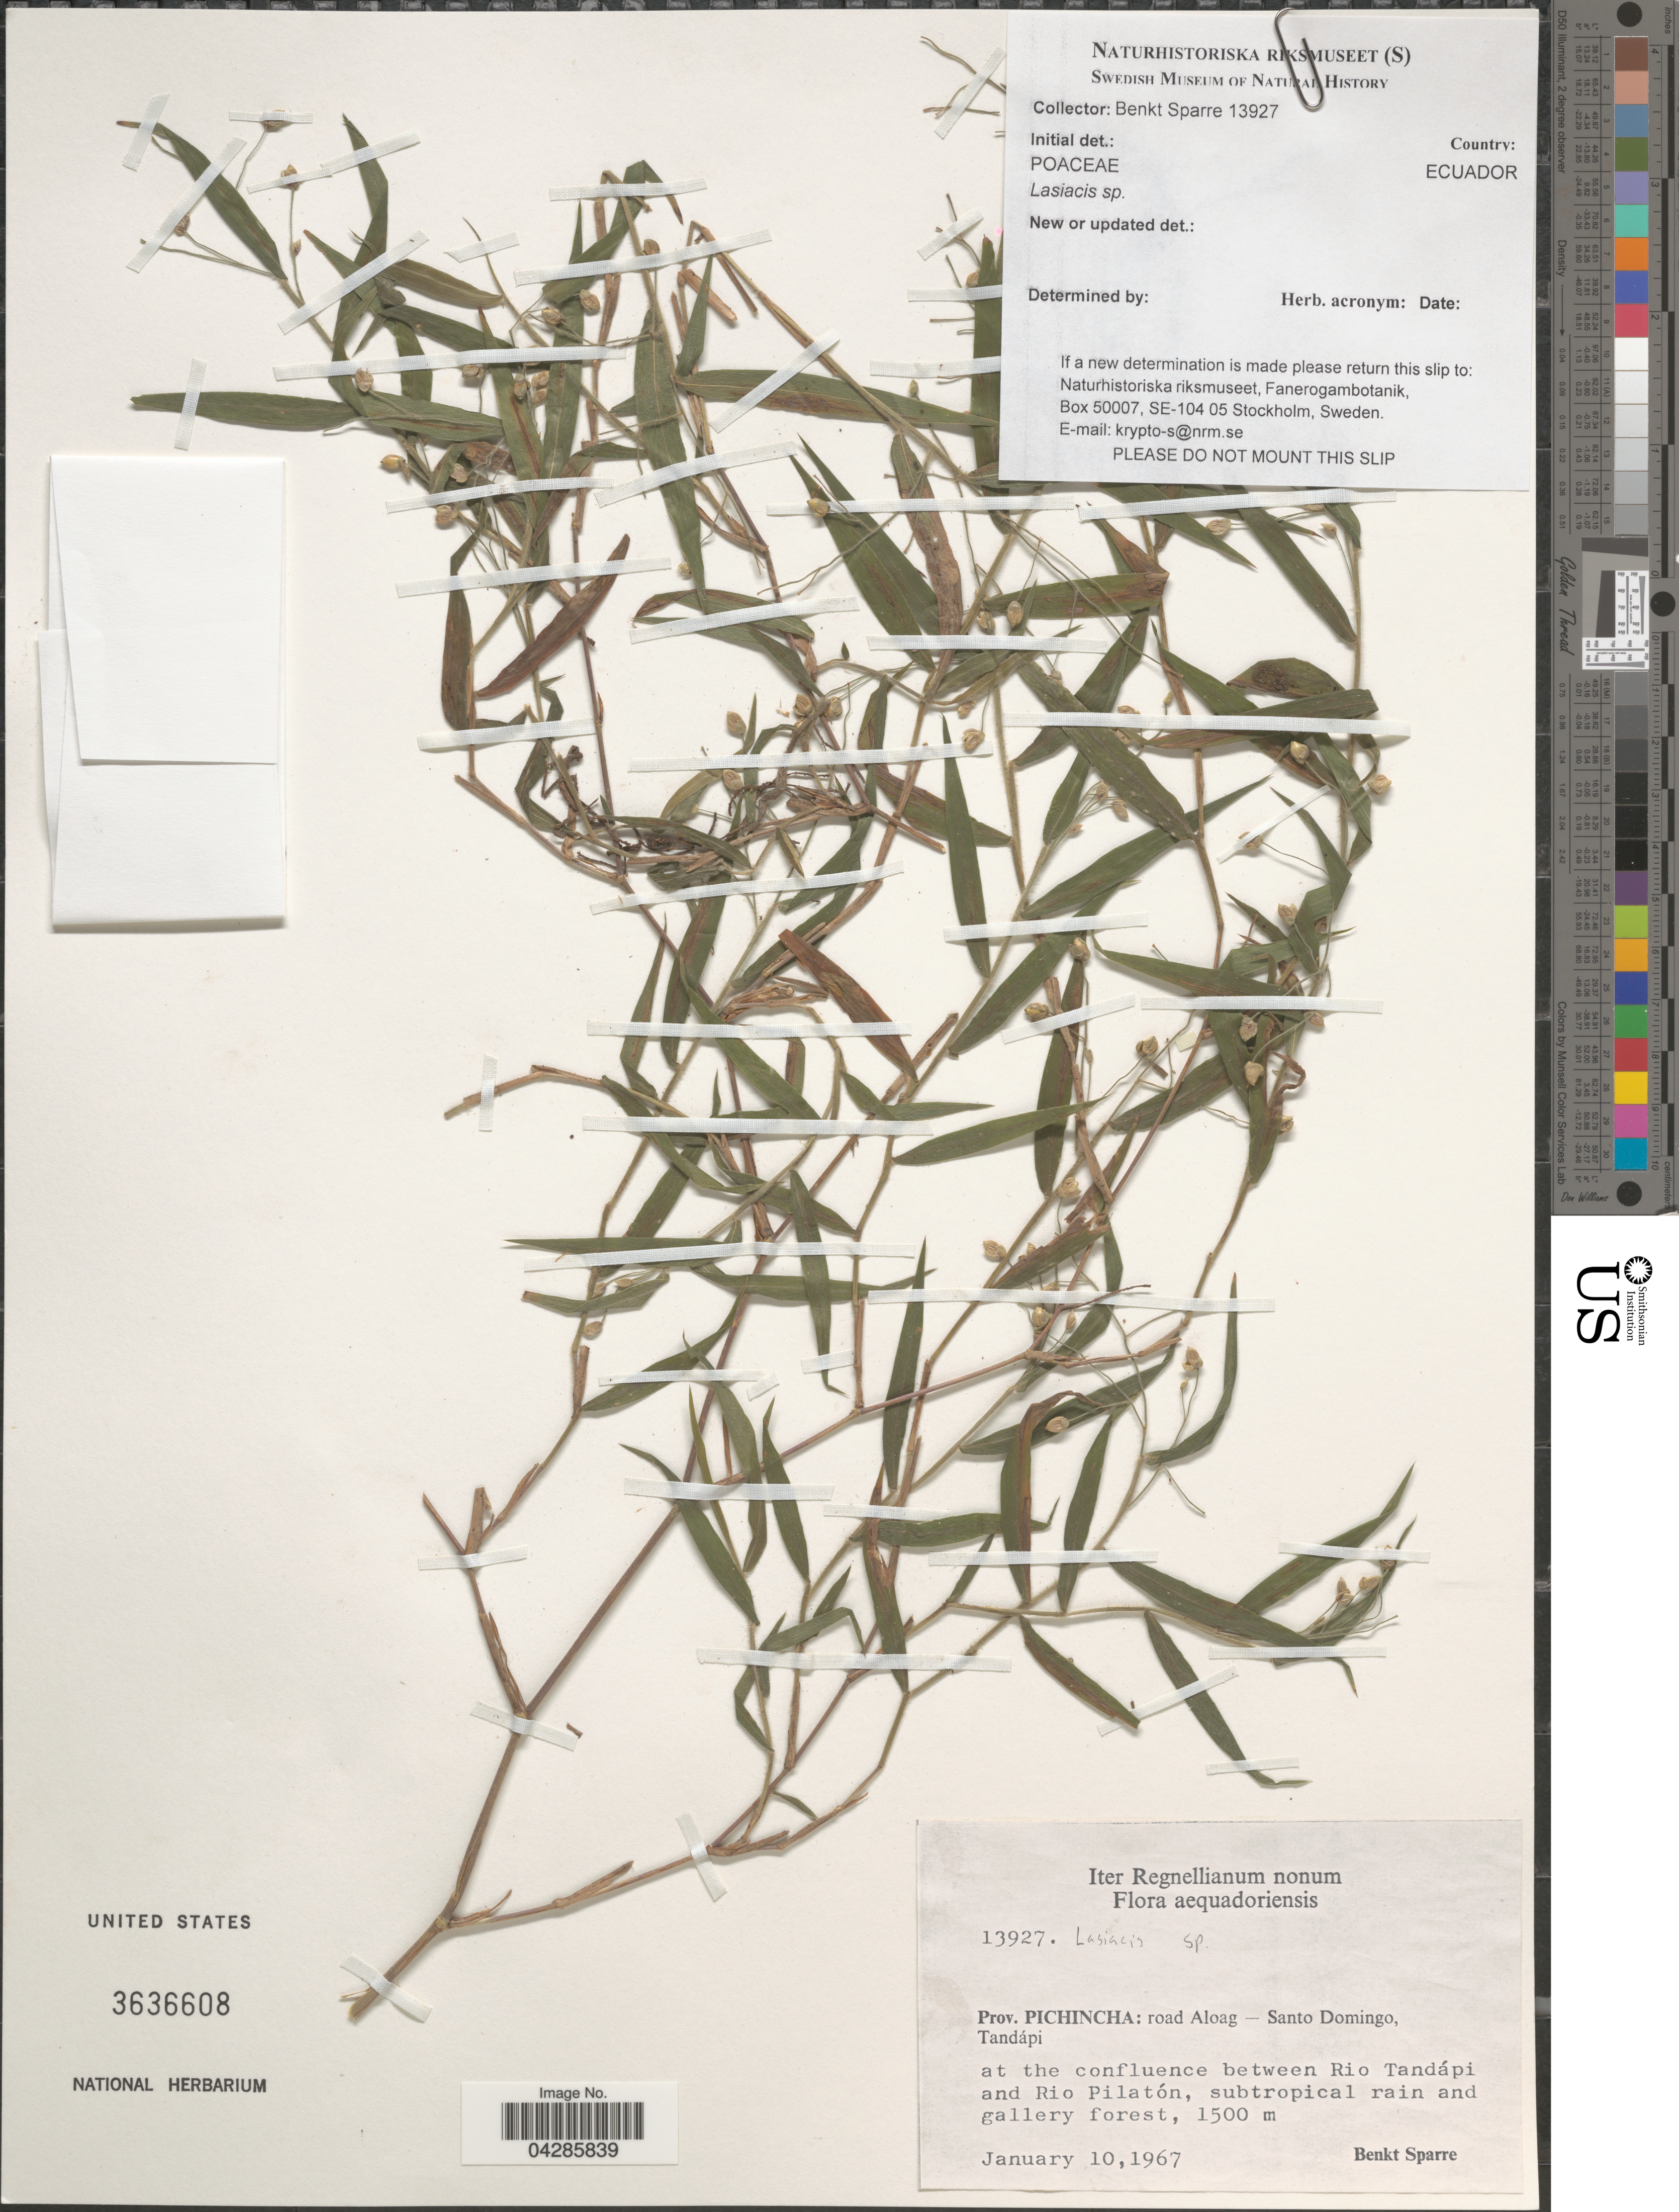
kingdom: Plantae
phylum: Tracheophyta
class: Liliopsida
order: Poales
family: Poaceae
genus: Lasiacis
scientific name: Lasiacis sp.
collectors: B. Sparre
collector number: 13927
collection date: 1967-01-10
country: Ecuador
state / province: Pichincha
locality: Iter Regnellianum nonum. Aequadoriensis. Prov. Pichincha: road Aloag - Santo Domingo, Tandápi. At the confluence between Rio Tandápi and Rio Pilatón, subtropical rain and gallery forest.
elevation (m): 1500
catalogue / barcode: US 3636608